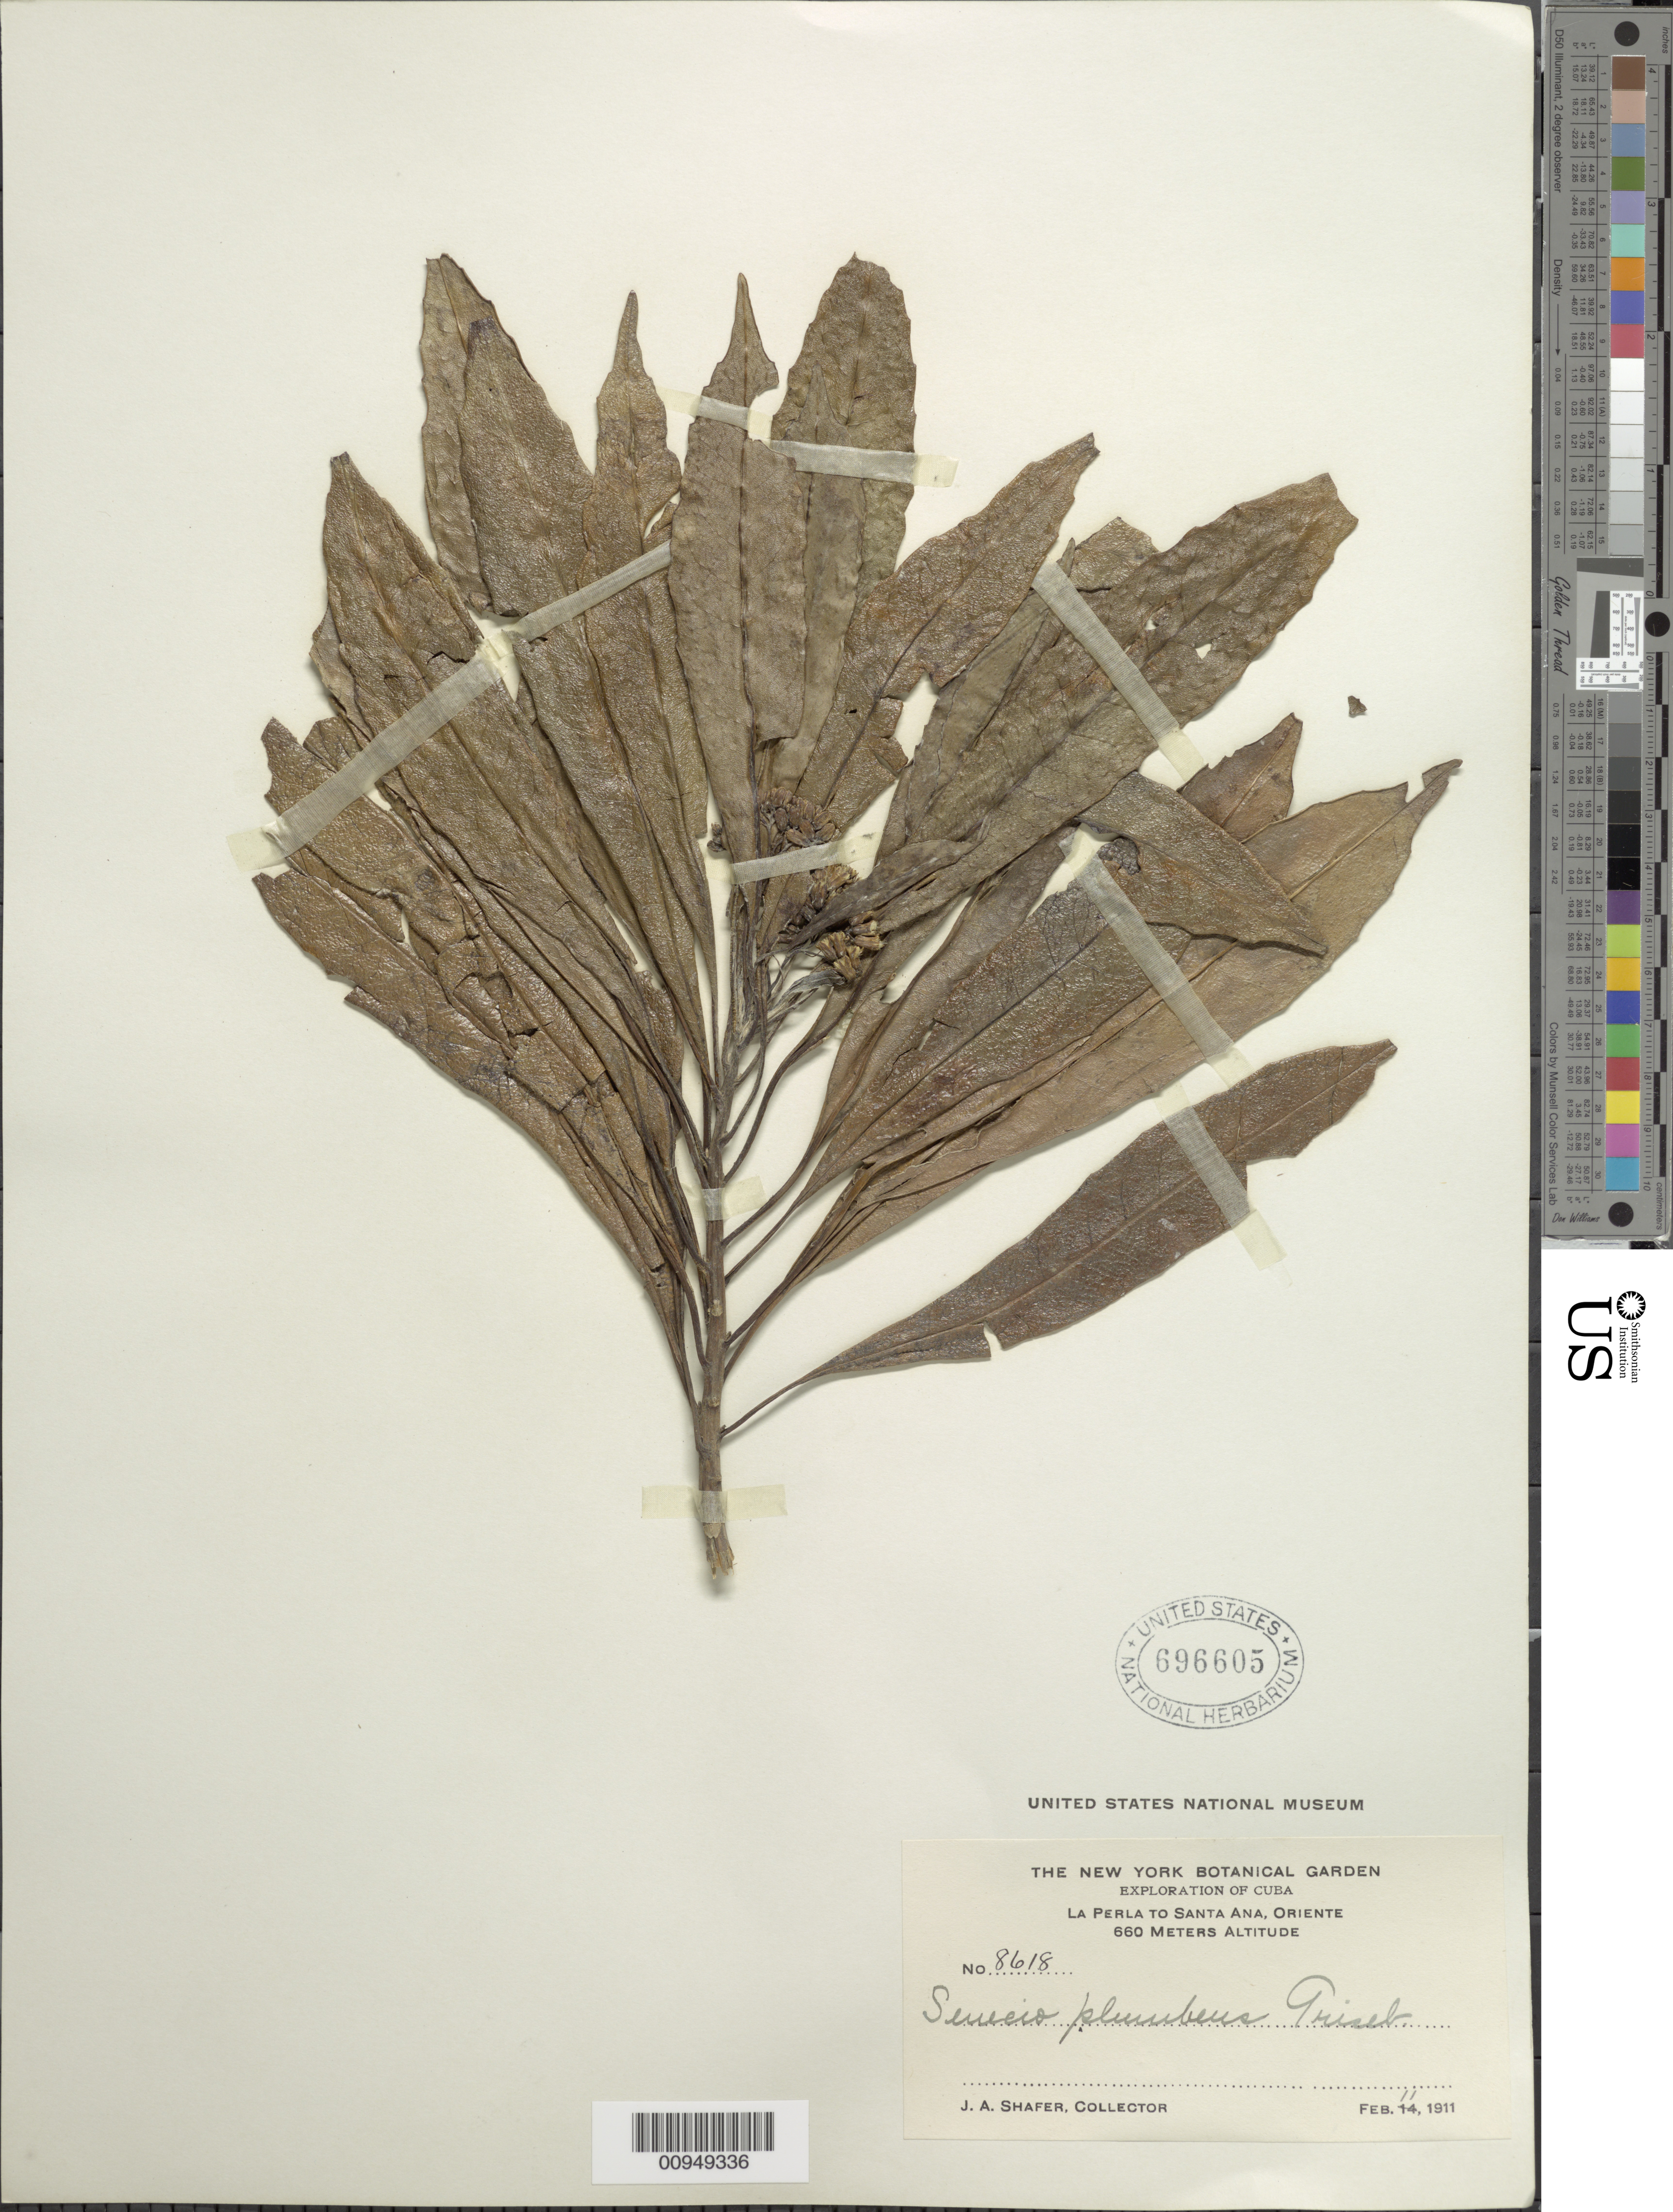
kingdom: Plantae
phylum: Tracheophyta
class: Magnoliopsida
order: Asterales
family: Asteraceae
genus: Senecio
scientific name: Senecio plumbeus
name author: Griseb.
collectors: J. A. Shafer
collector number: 8618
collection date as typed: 11 Feb 1911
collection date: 1911-02-11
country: Cuba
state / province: Oriente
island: Cuba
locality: La Perla to Santa Ana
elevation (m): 660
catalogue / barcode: US 696605